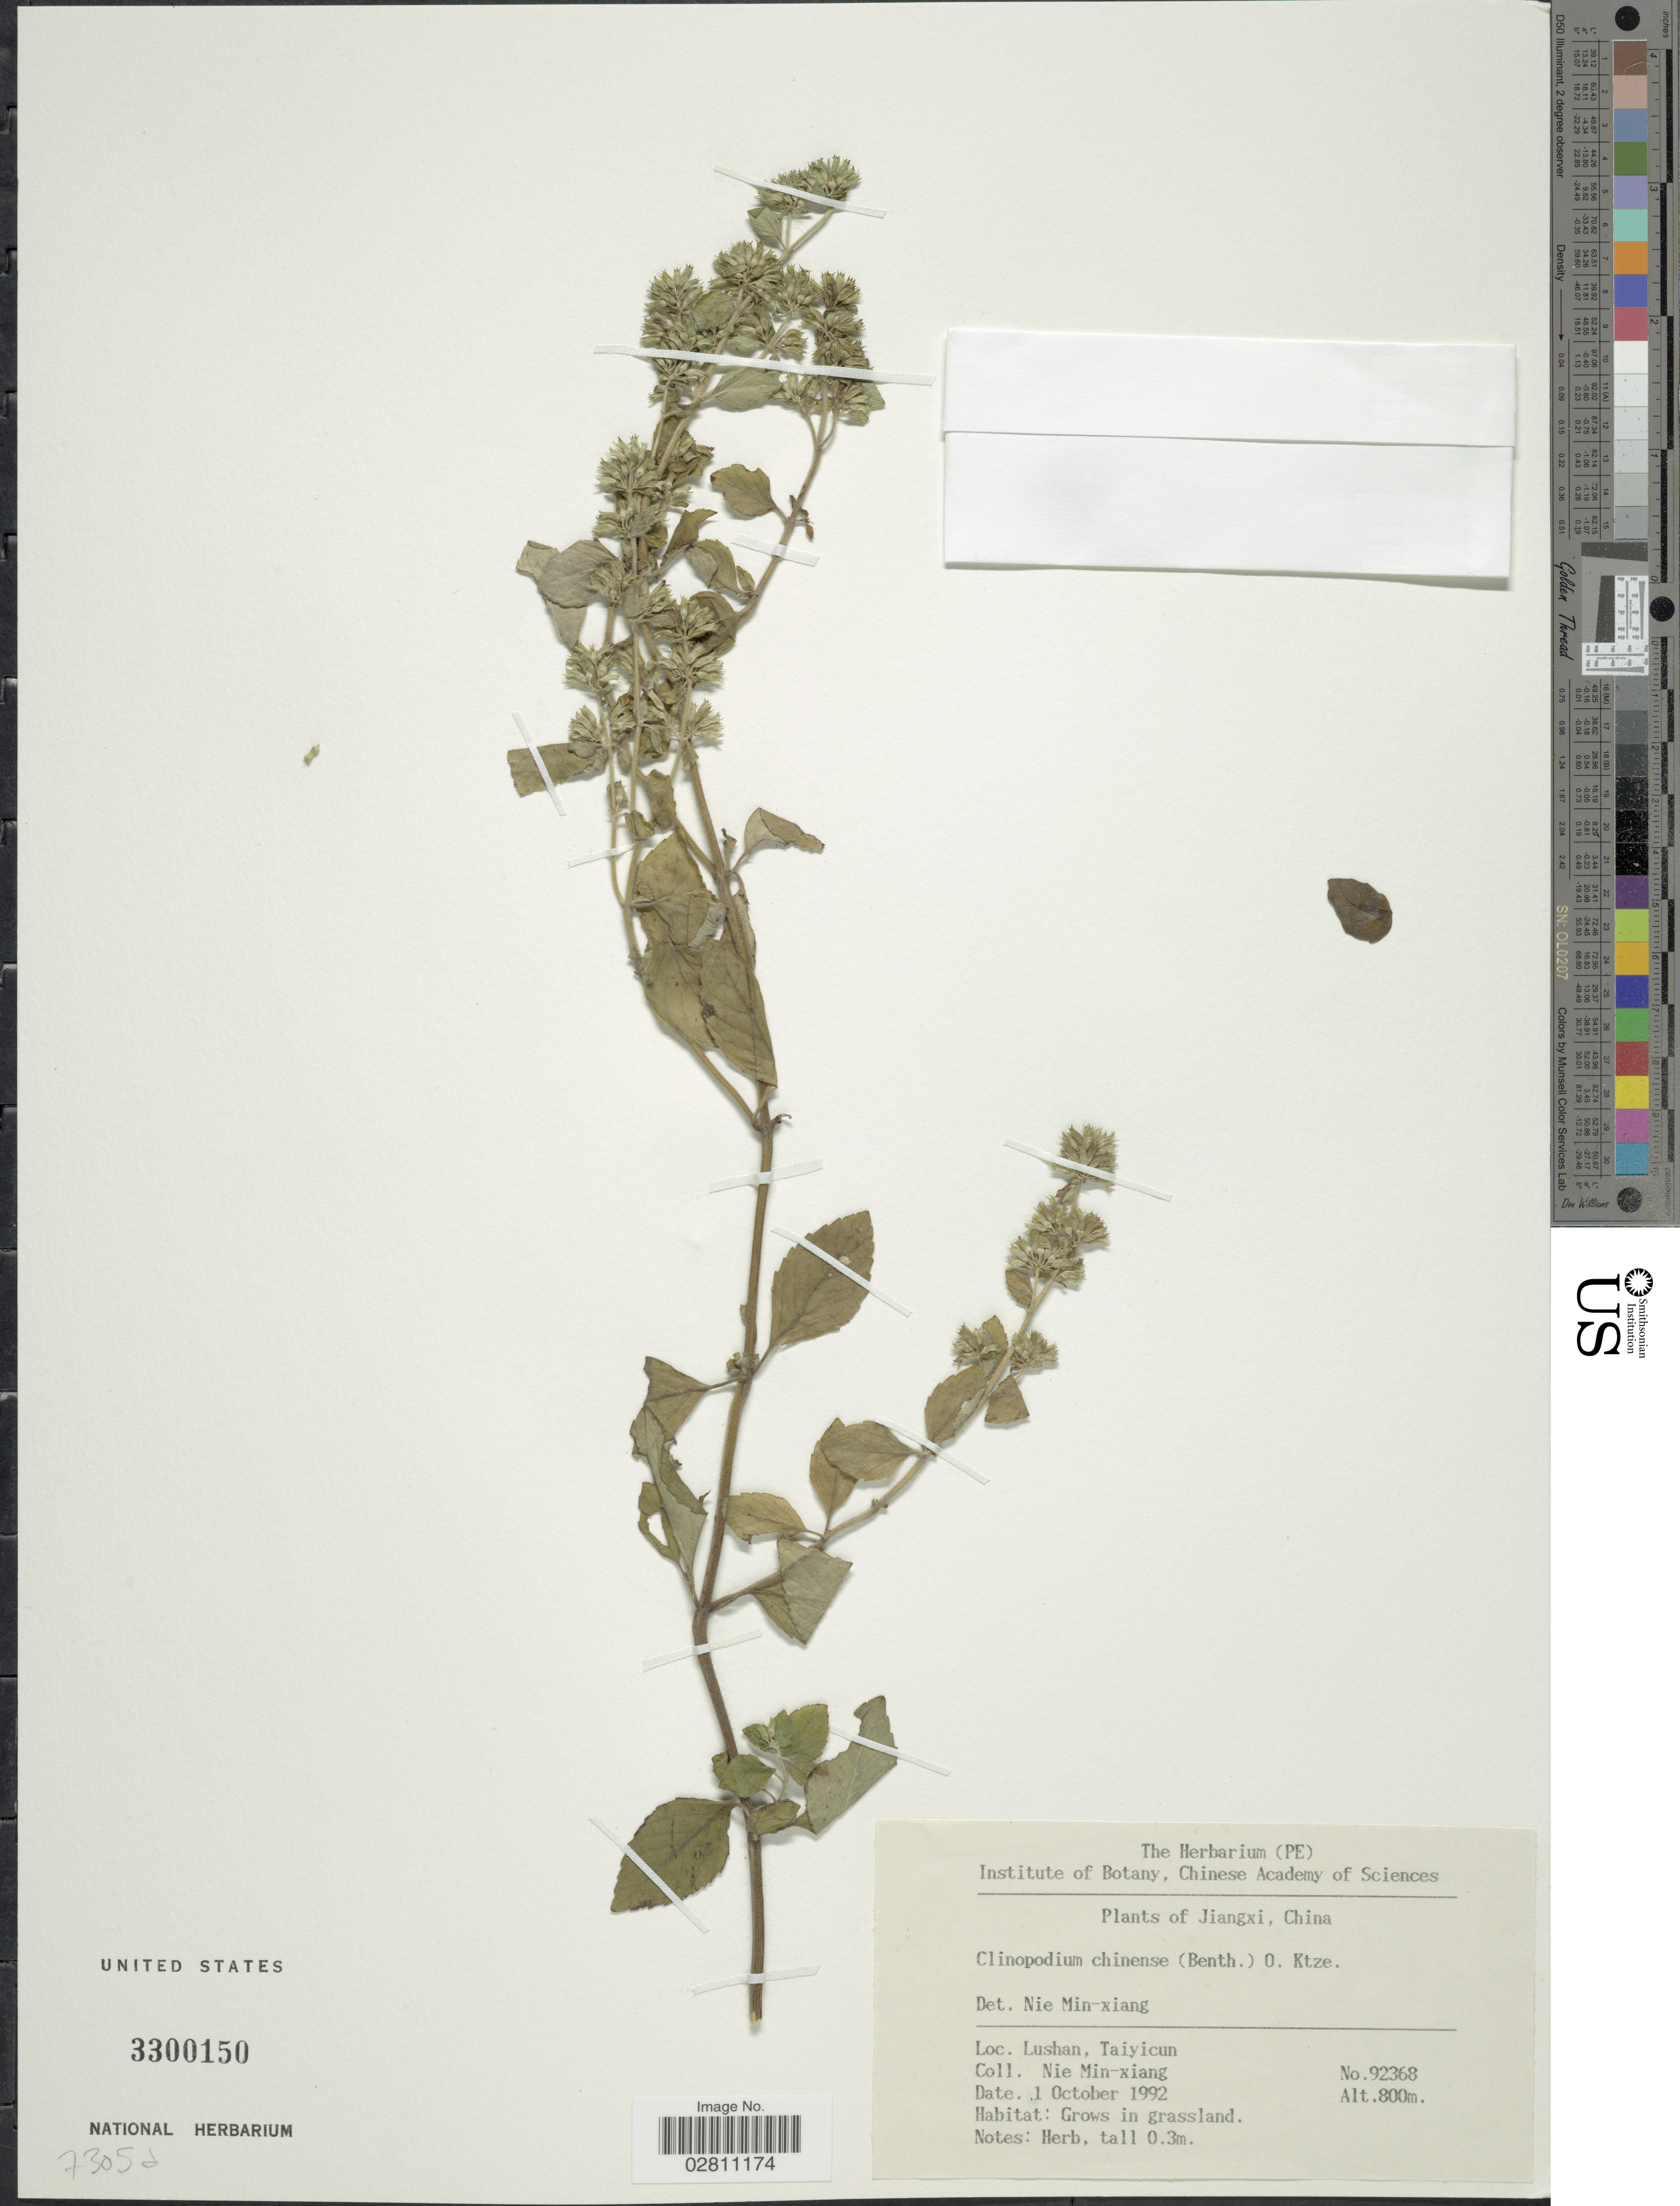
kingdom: Plantae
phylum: Tracheophyta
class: Magnoliopsida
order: Lamiales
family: Lamiaceae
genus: Clinopodium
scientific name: Clinopodium chinense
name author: (Benth.) Kuntze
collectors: M. Nie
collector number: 92368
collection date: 1992-10-01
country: China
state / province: Jiangxi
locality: Lushan, Taiyicun.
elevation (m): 800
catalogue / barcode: US 3300150